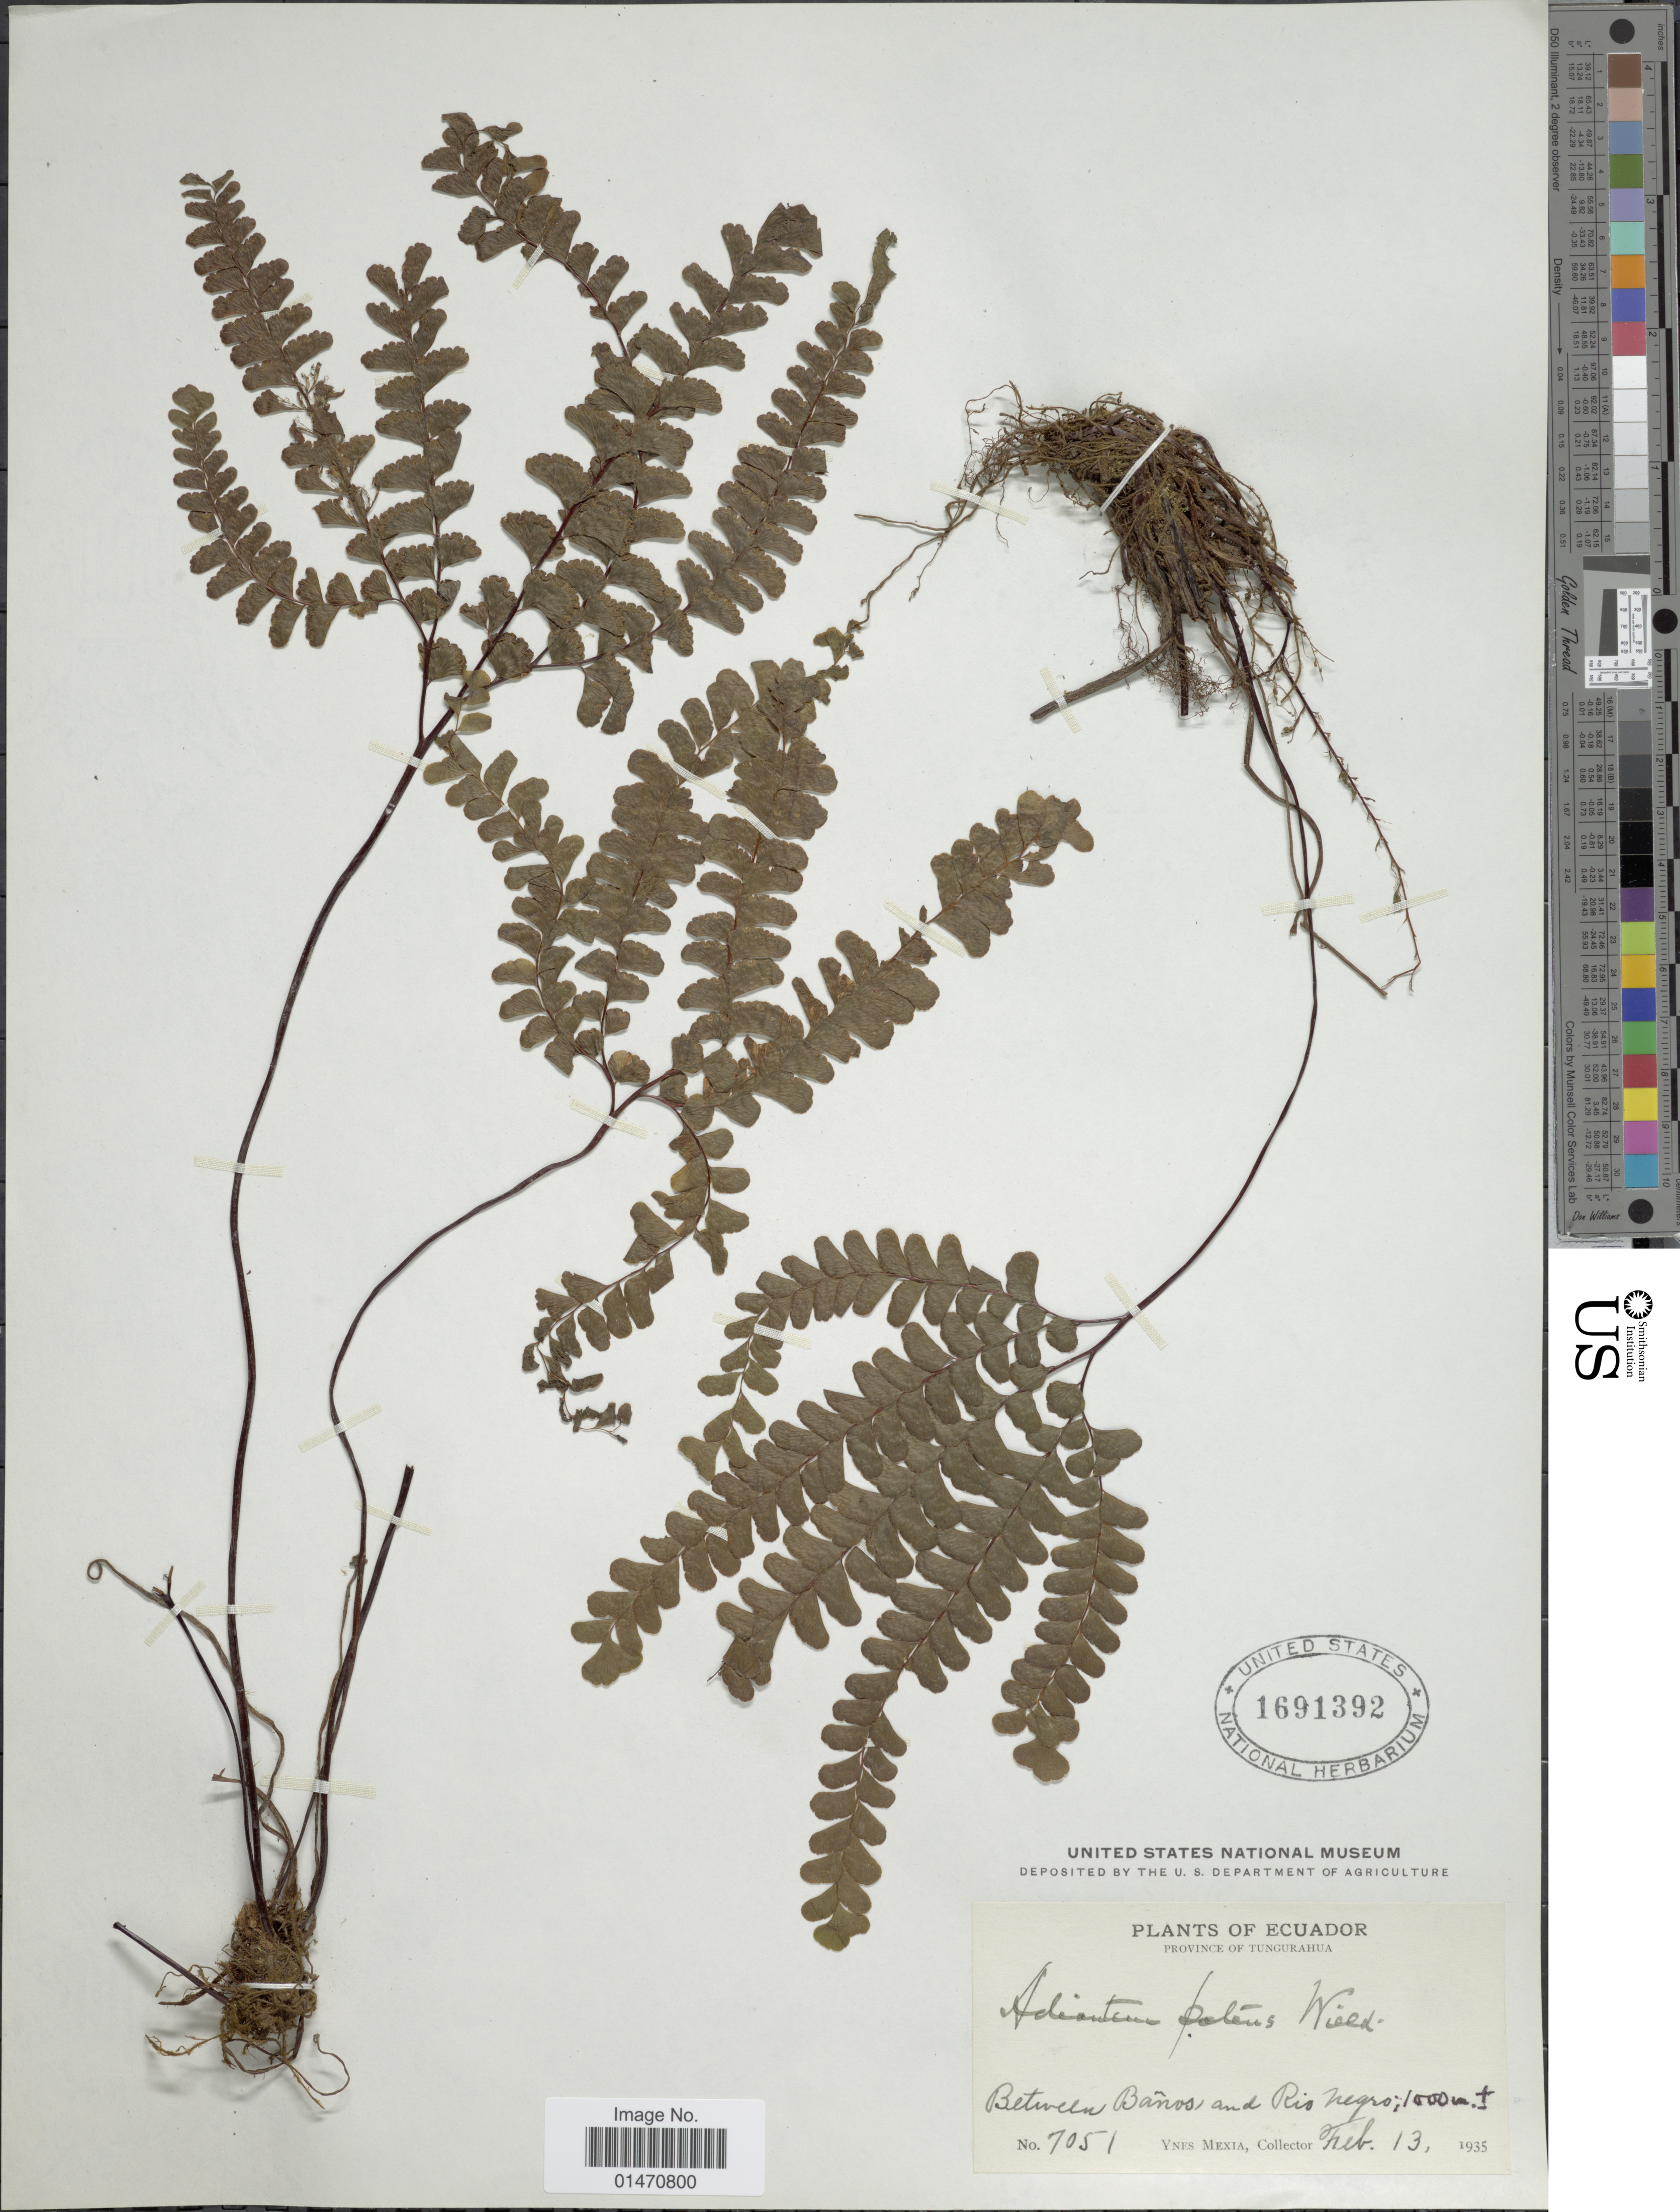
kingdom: Plantae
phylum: Tracheophyta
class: Polypodiopsida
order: Polypodiales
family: Pteridaceae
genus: Adiantum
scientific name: Adiantum patens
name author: Willd.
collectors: Y. Mexia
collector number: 7051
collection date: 1935-02-13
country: Ecuador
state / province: Tungurahua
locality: Province of Tungurahua, between Banos and Rio Negro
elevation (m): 1000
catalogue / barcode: US 1691392